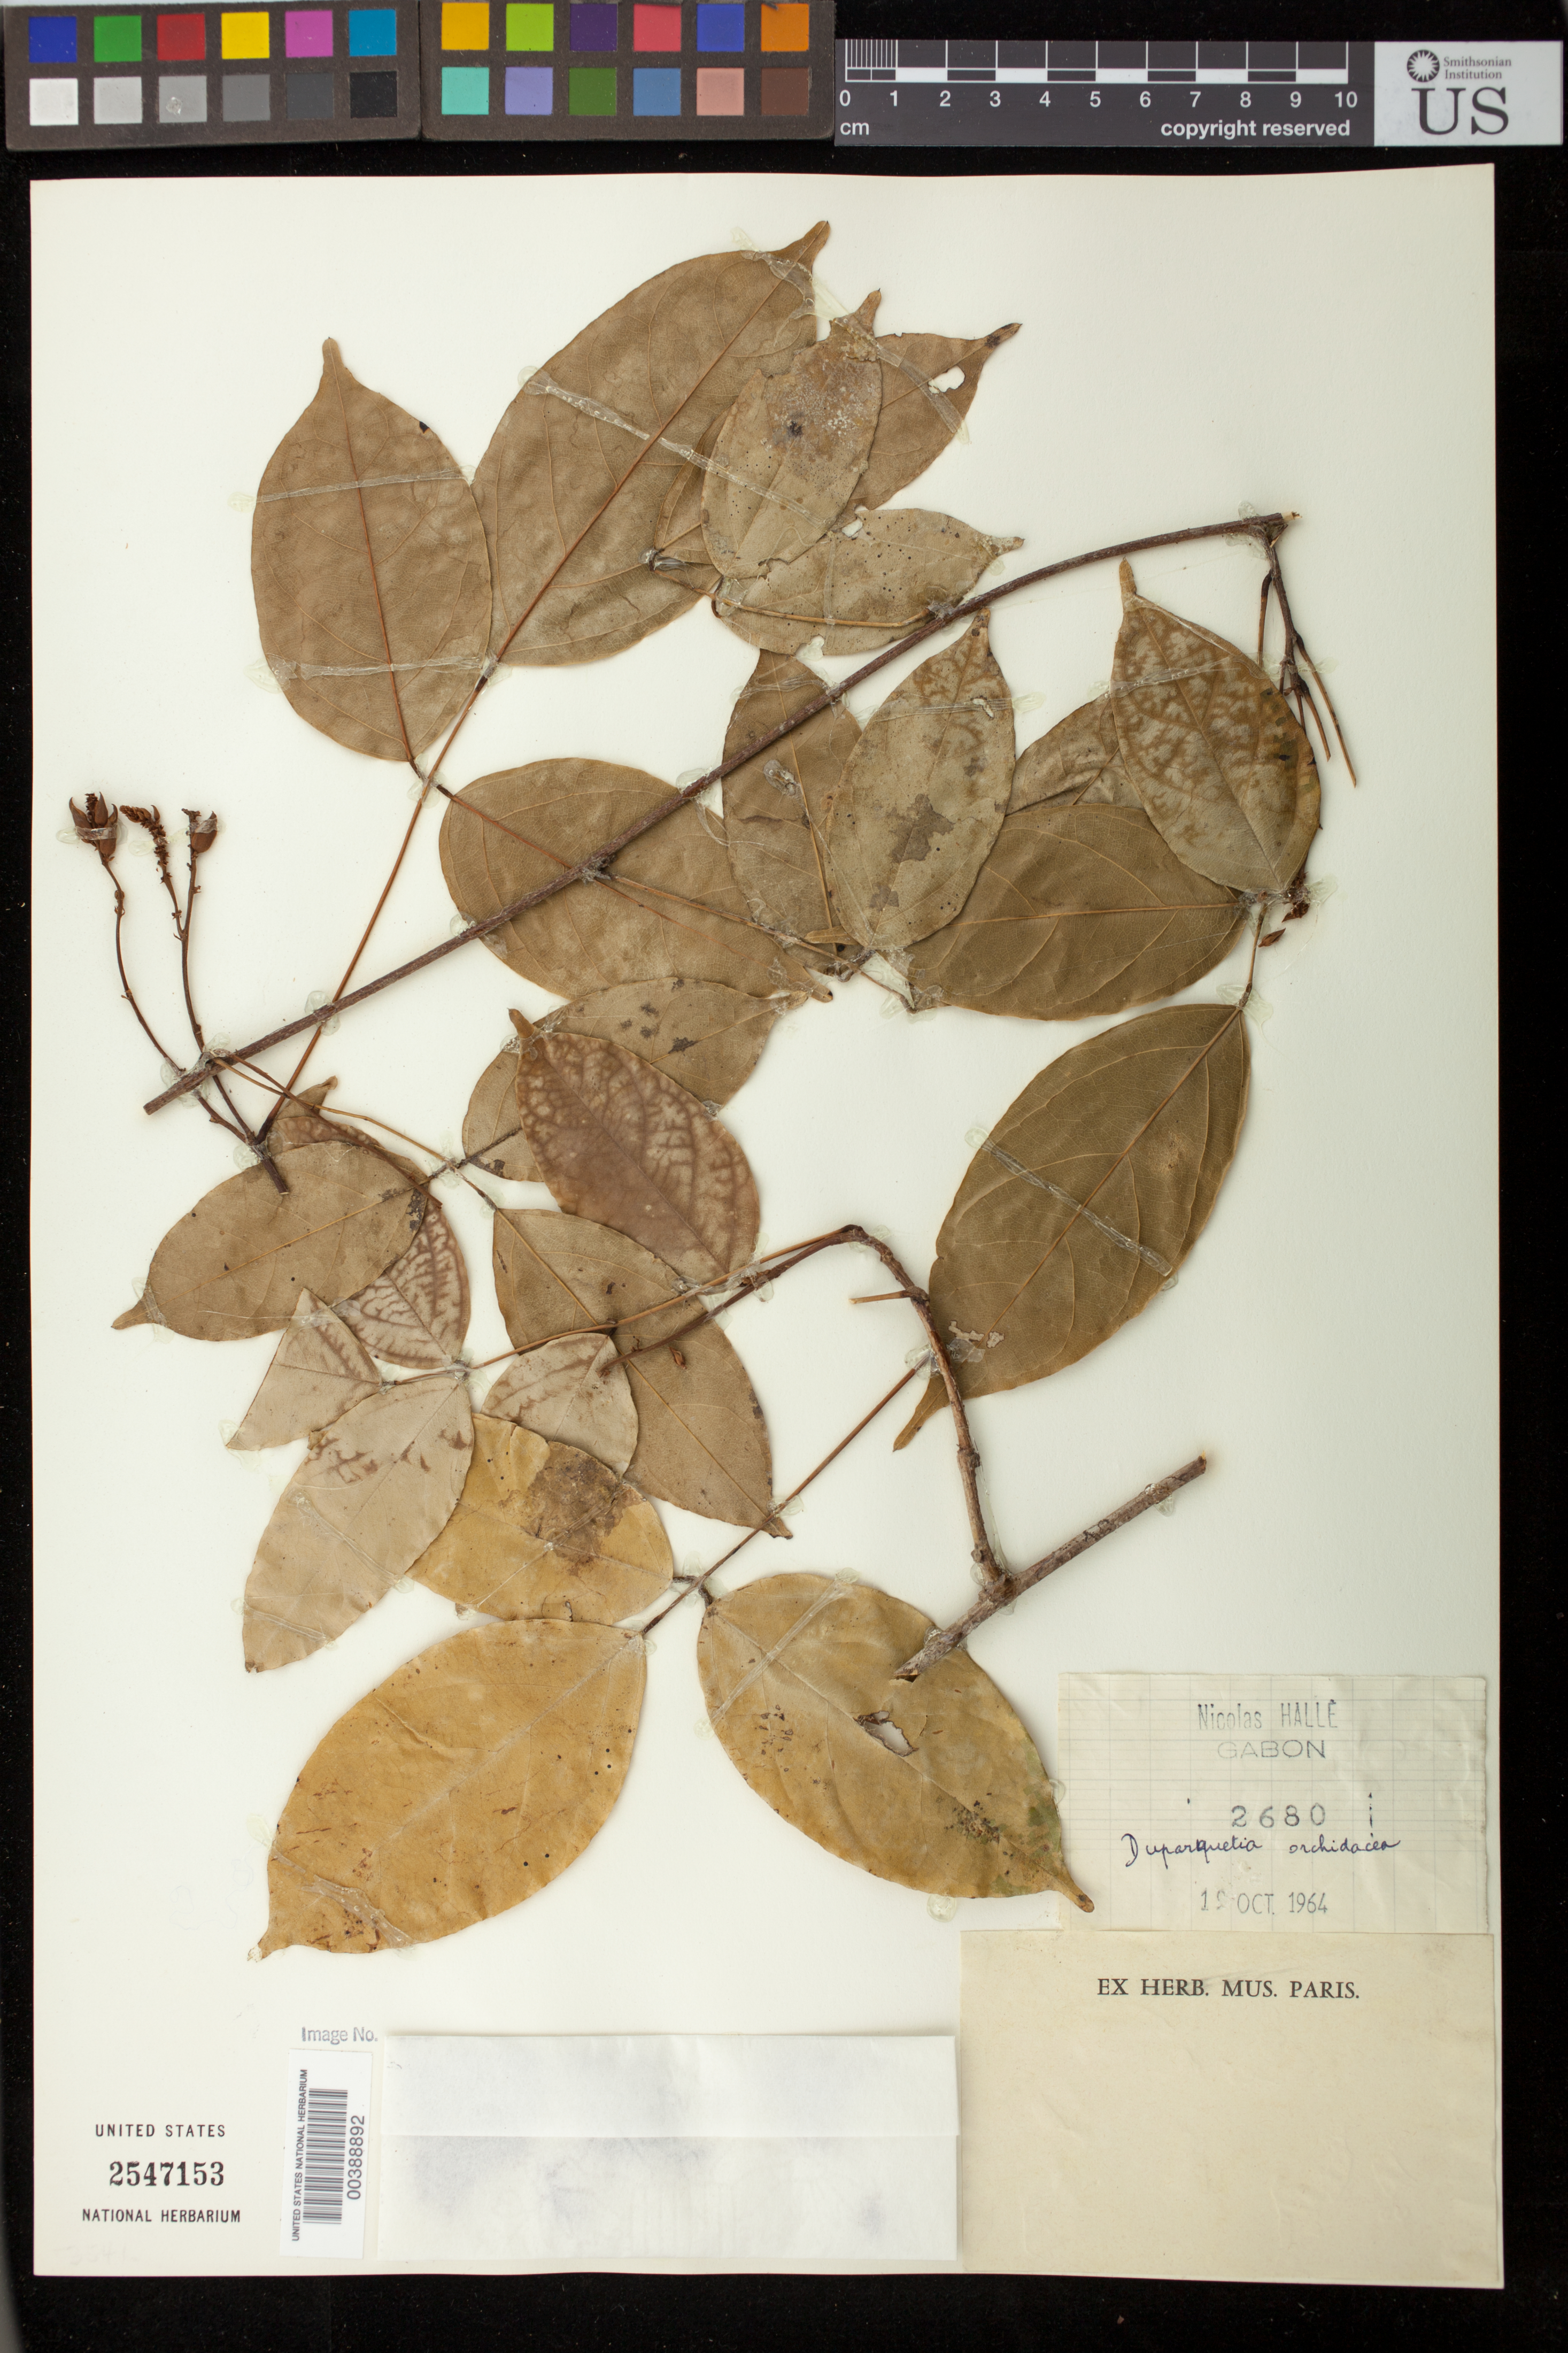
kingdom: Plantae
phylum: Tracheophyta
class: Magnoliopsida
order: Fabales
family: Fabaceae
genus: Duparquetia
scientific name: Duparquetia orchidacea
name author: Baill.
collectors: N. Hallé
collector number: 2680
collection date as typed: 19 Oct 1964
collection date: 1964-10-19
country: Gabon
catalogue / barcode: US 2547153